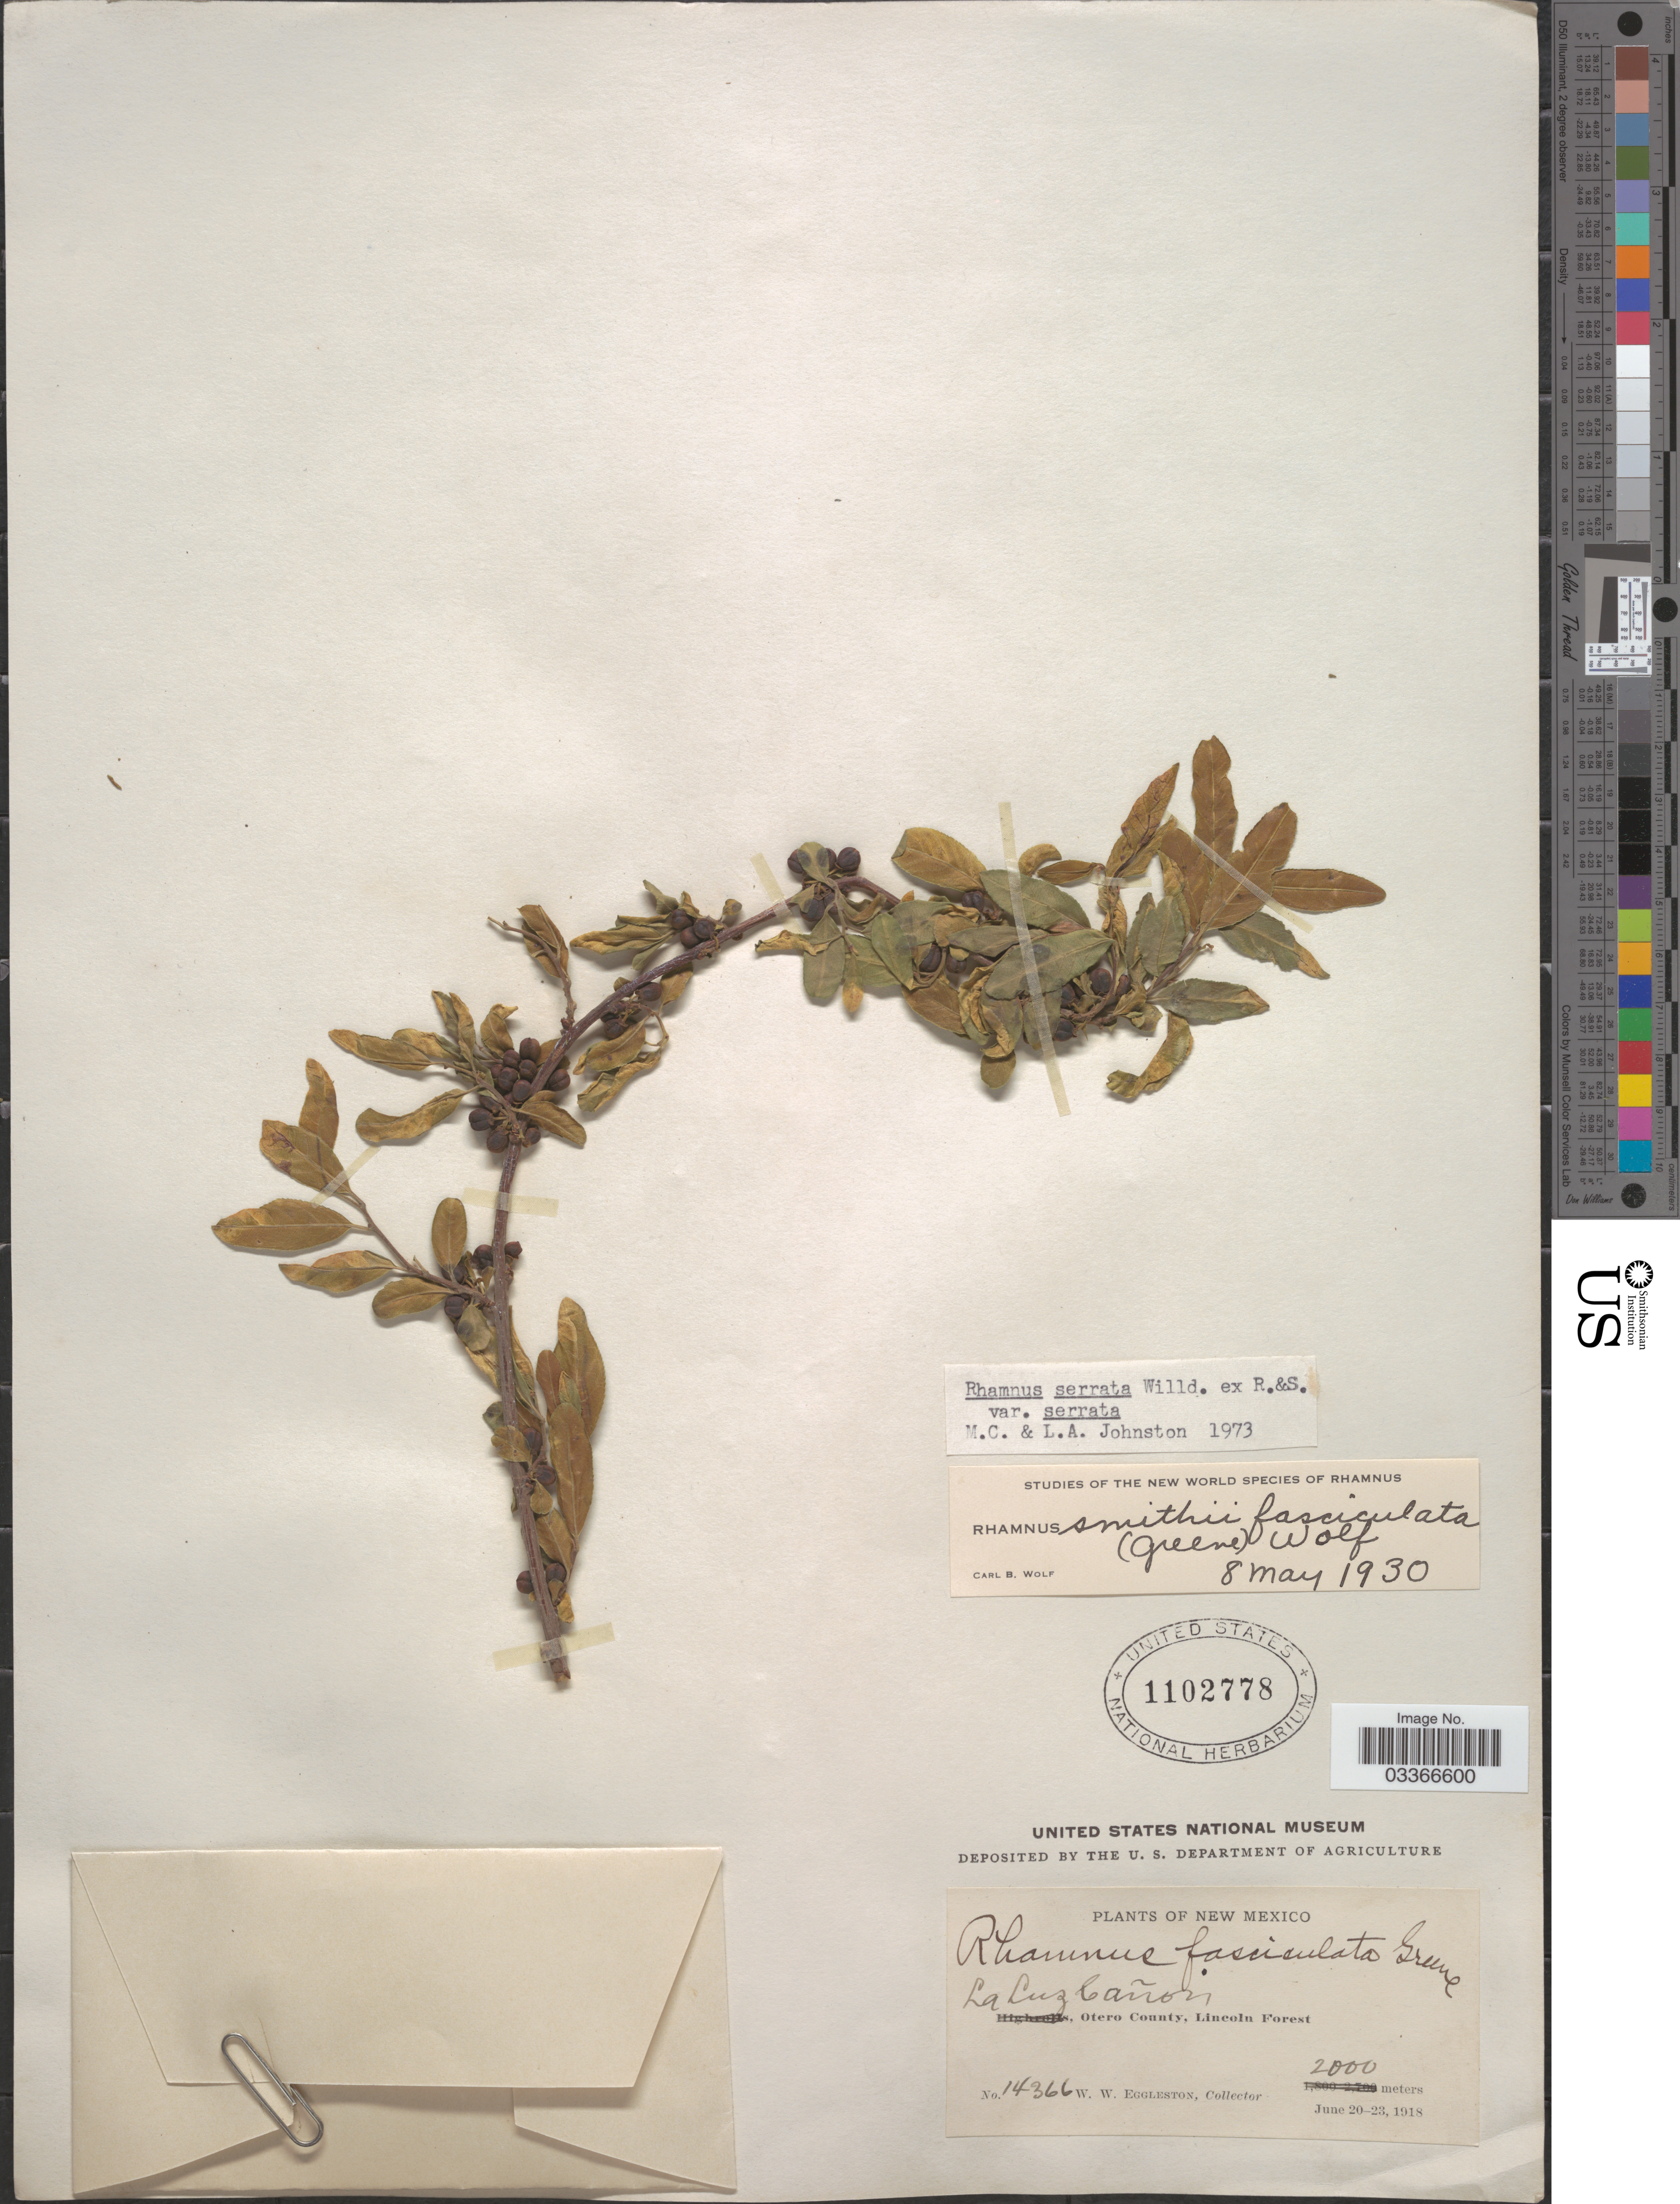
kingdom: Plantae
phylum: Tracheophyta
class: Magnoliopsida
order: Rosales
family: Rhamnaceae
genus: Rhamnus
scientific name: Rhamnus serrata var. serrata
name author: Humb. & Bonpl. ex Willd.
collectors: W. W. Eggleston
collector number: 14366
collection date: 1918-06-20/1918-06-23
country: United States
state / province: New Mexico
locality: La Luz Cañon, Otero County, Lincoln Forest.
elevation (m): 2000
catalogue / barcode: US 1102778